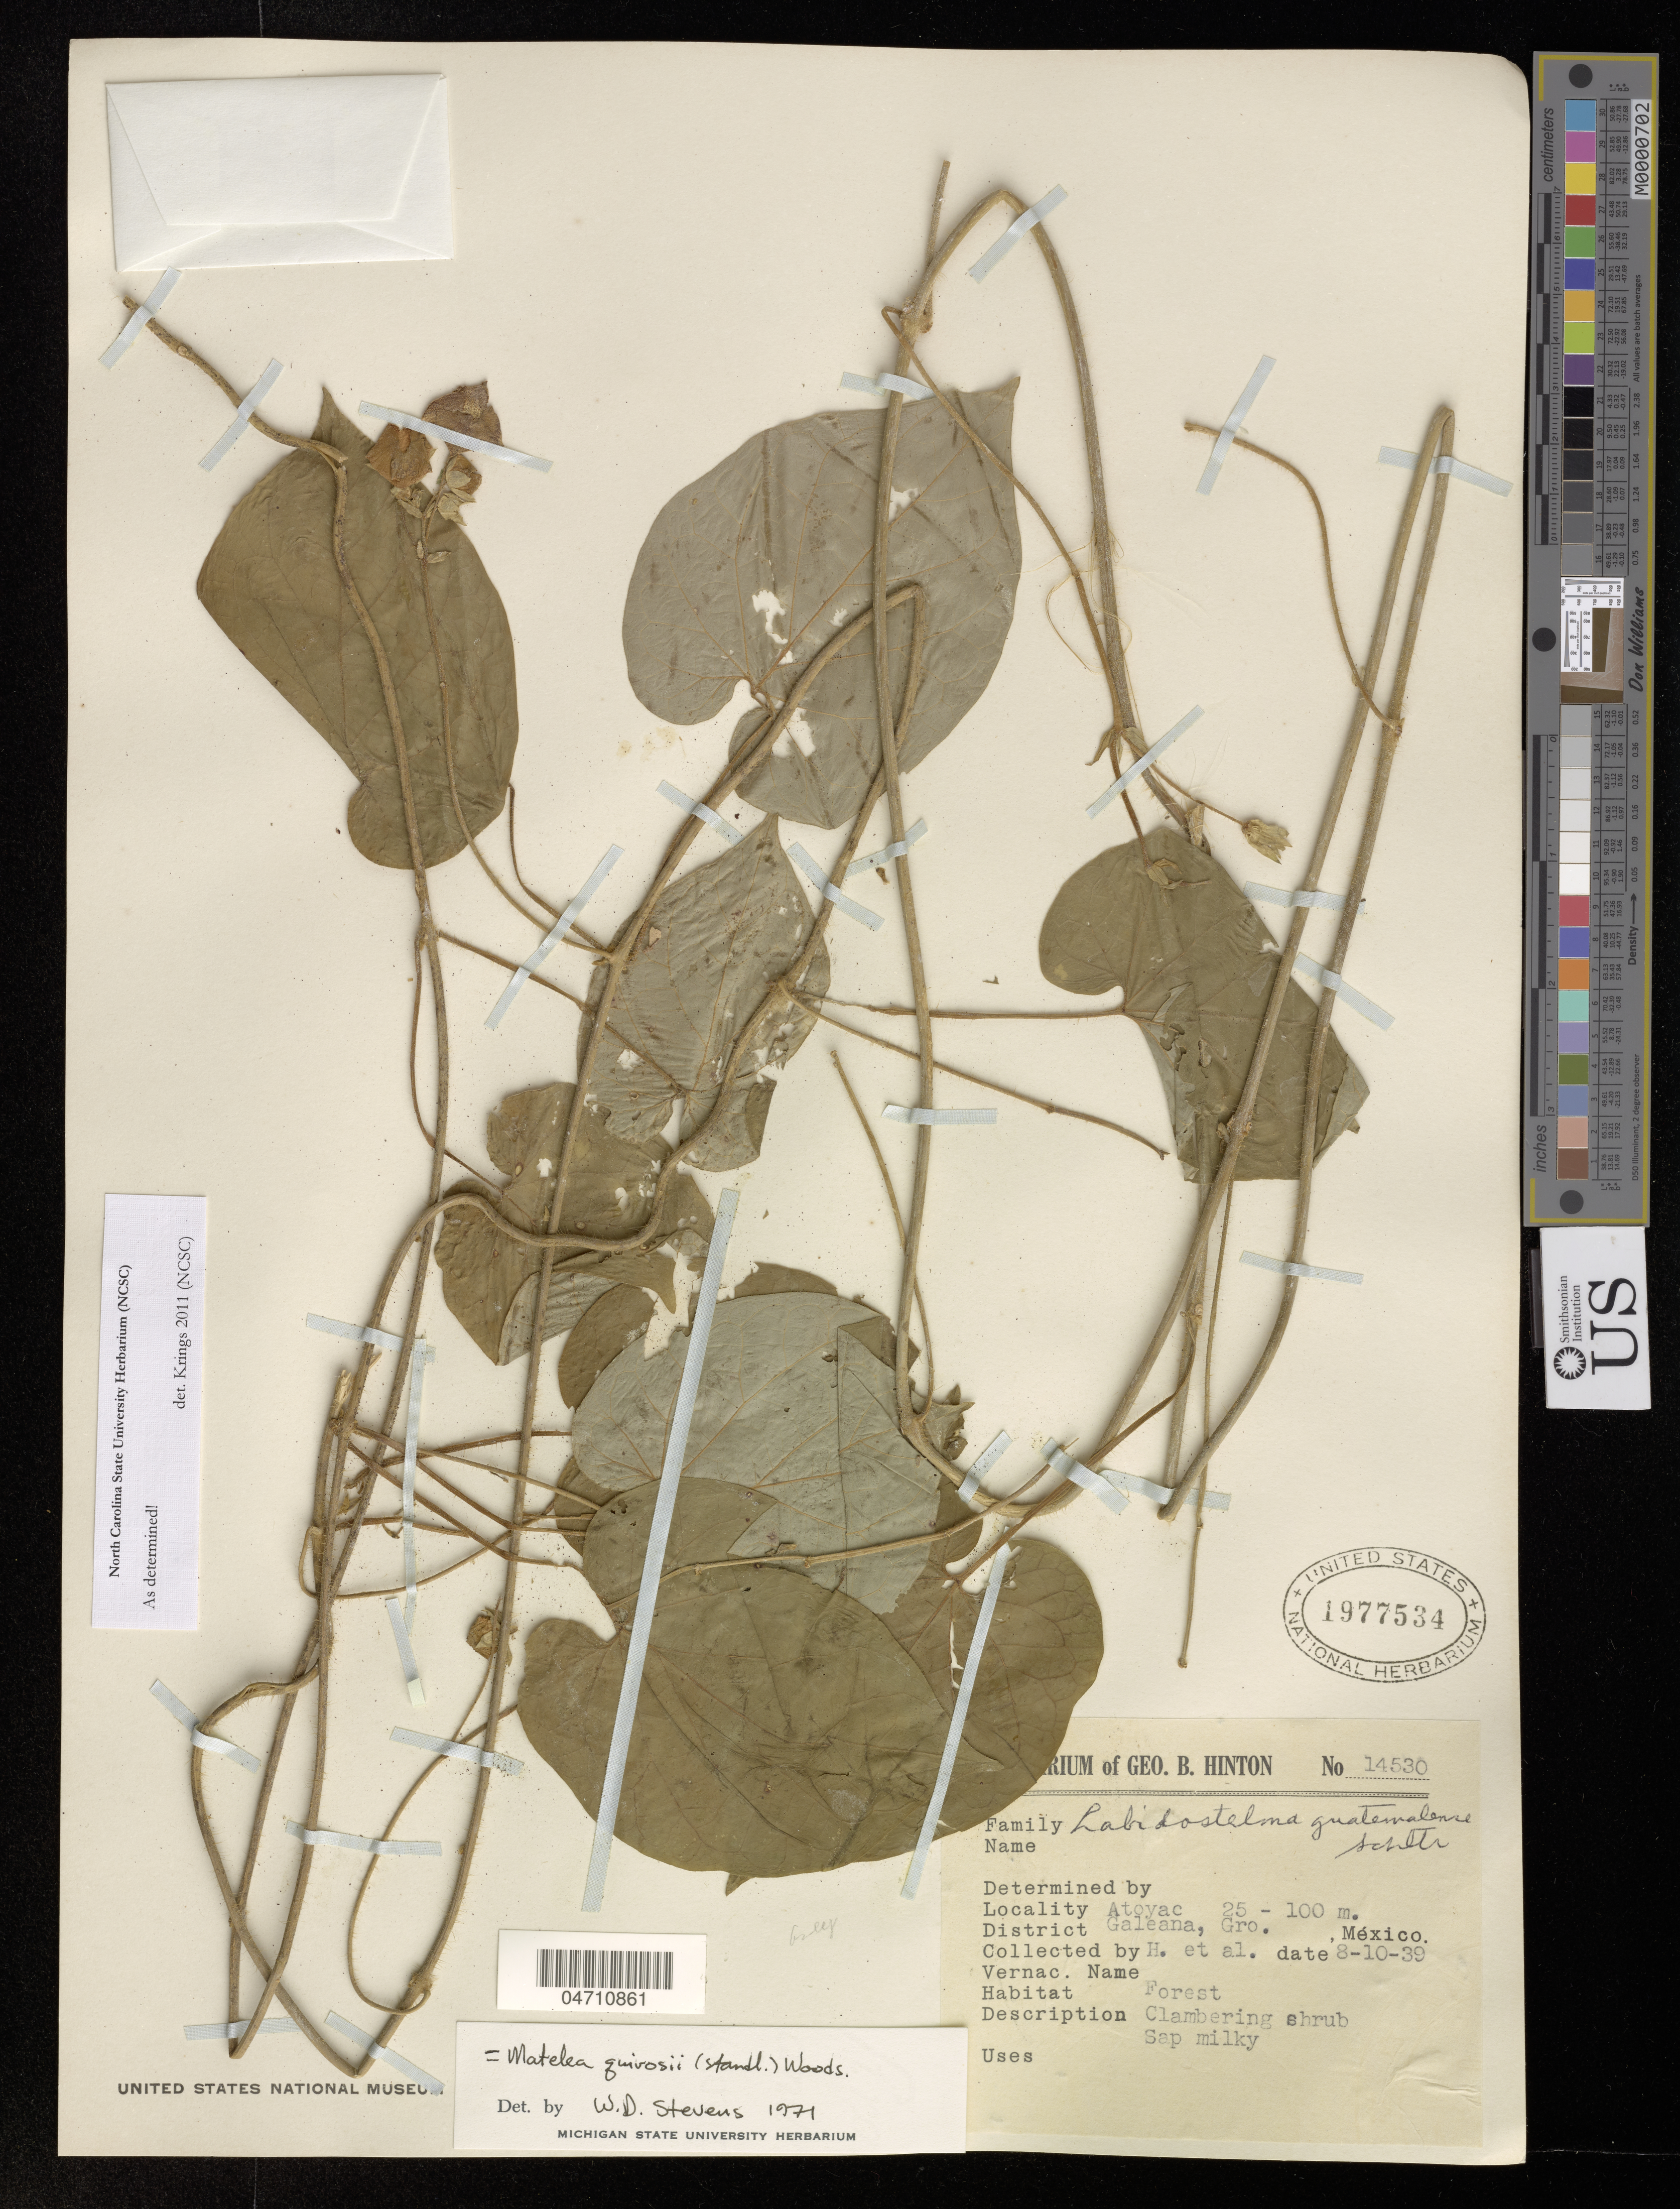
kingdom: Plantae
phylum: Tracheophyta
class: Magnoliopsida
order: Gentianales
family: Apocynaceae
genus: Matelea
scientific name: Matelea quirosii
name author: (Standl.) Woodson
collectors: G. B. Hinton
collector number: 14530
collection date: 1939-10-08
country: Mexico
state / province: Guerrero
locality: Atoyac. District Galeana.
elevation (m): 25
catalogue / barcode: US 1977534